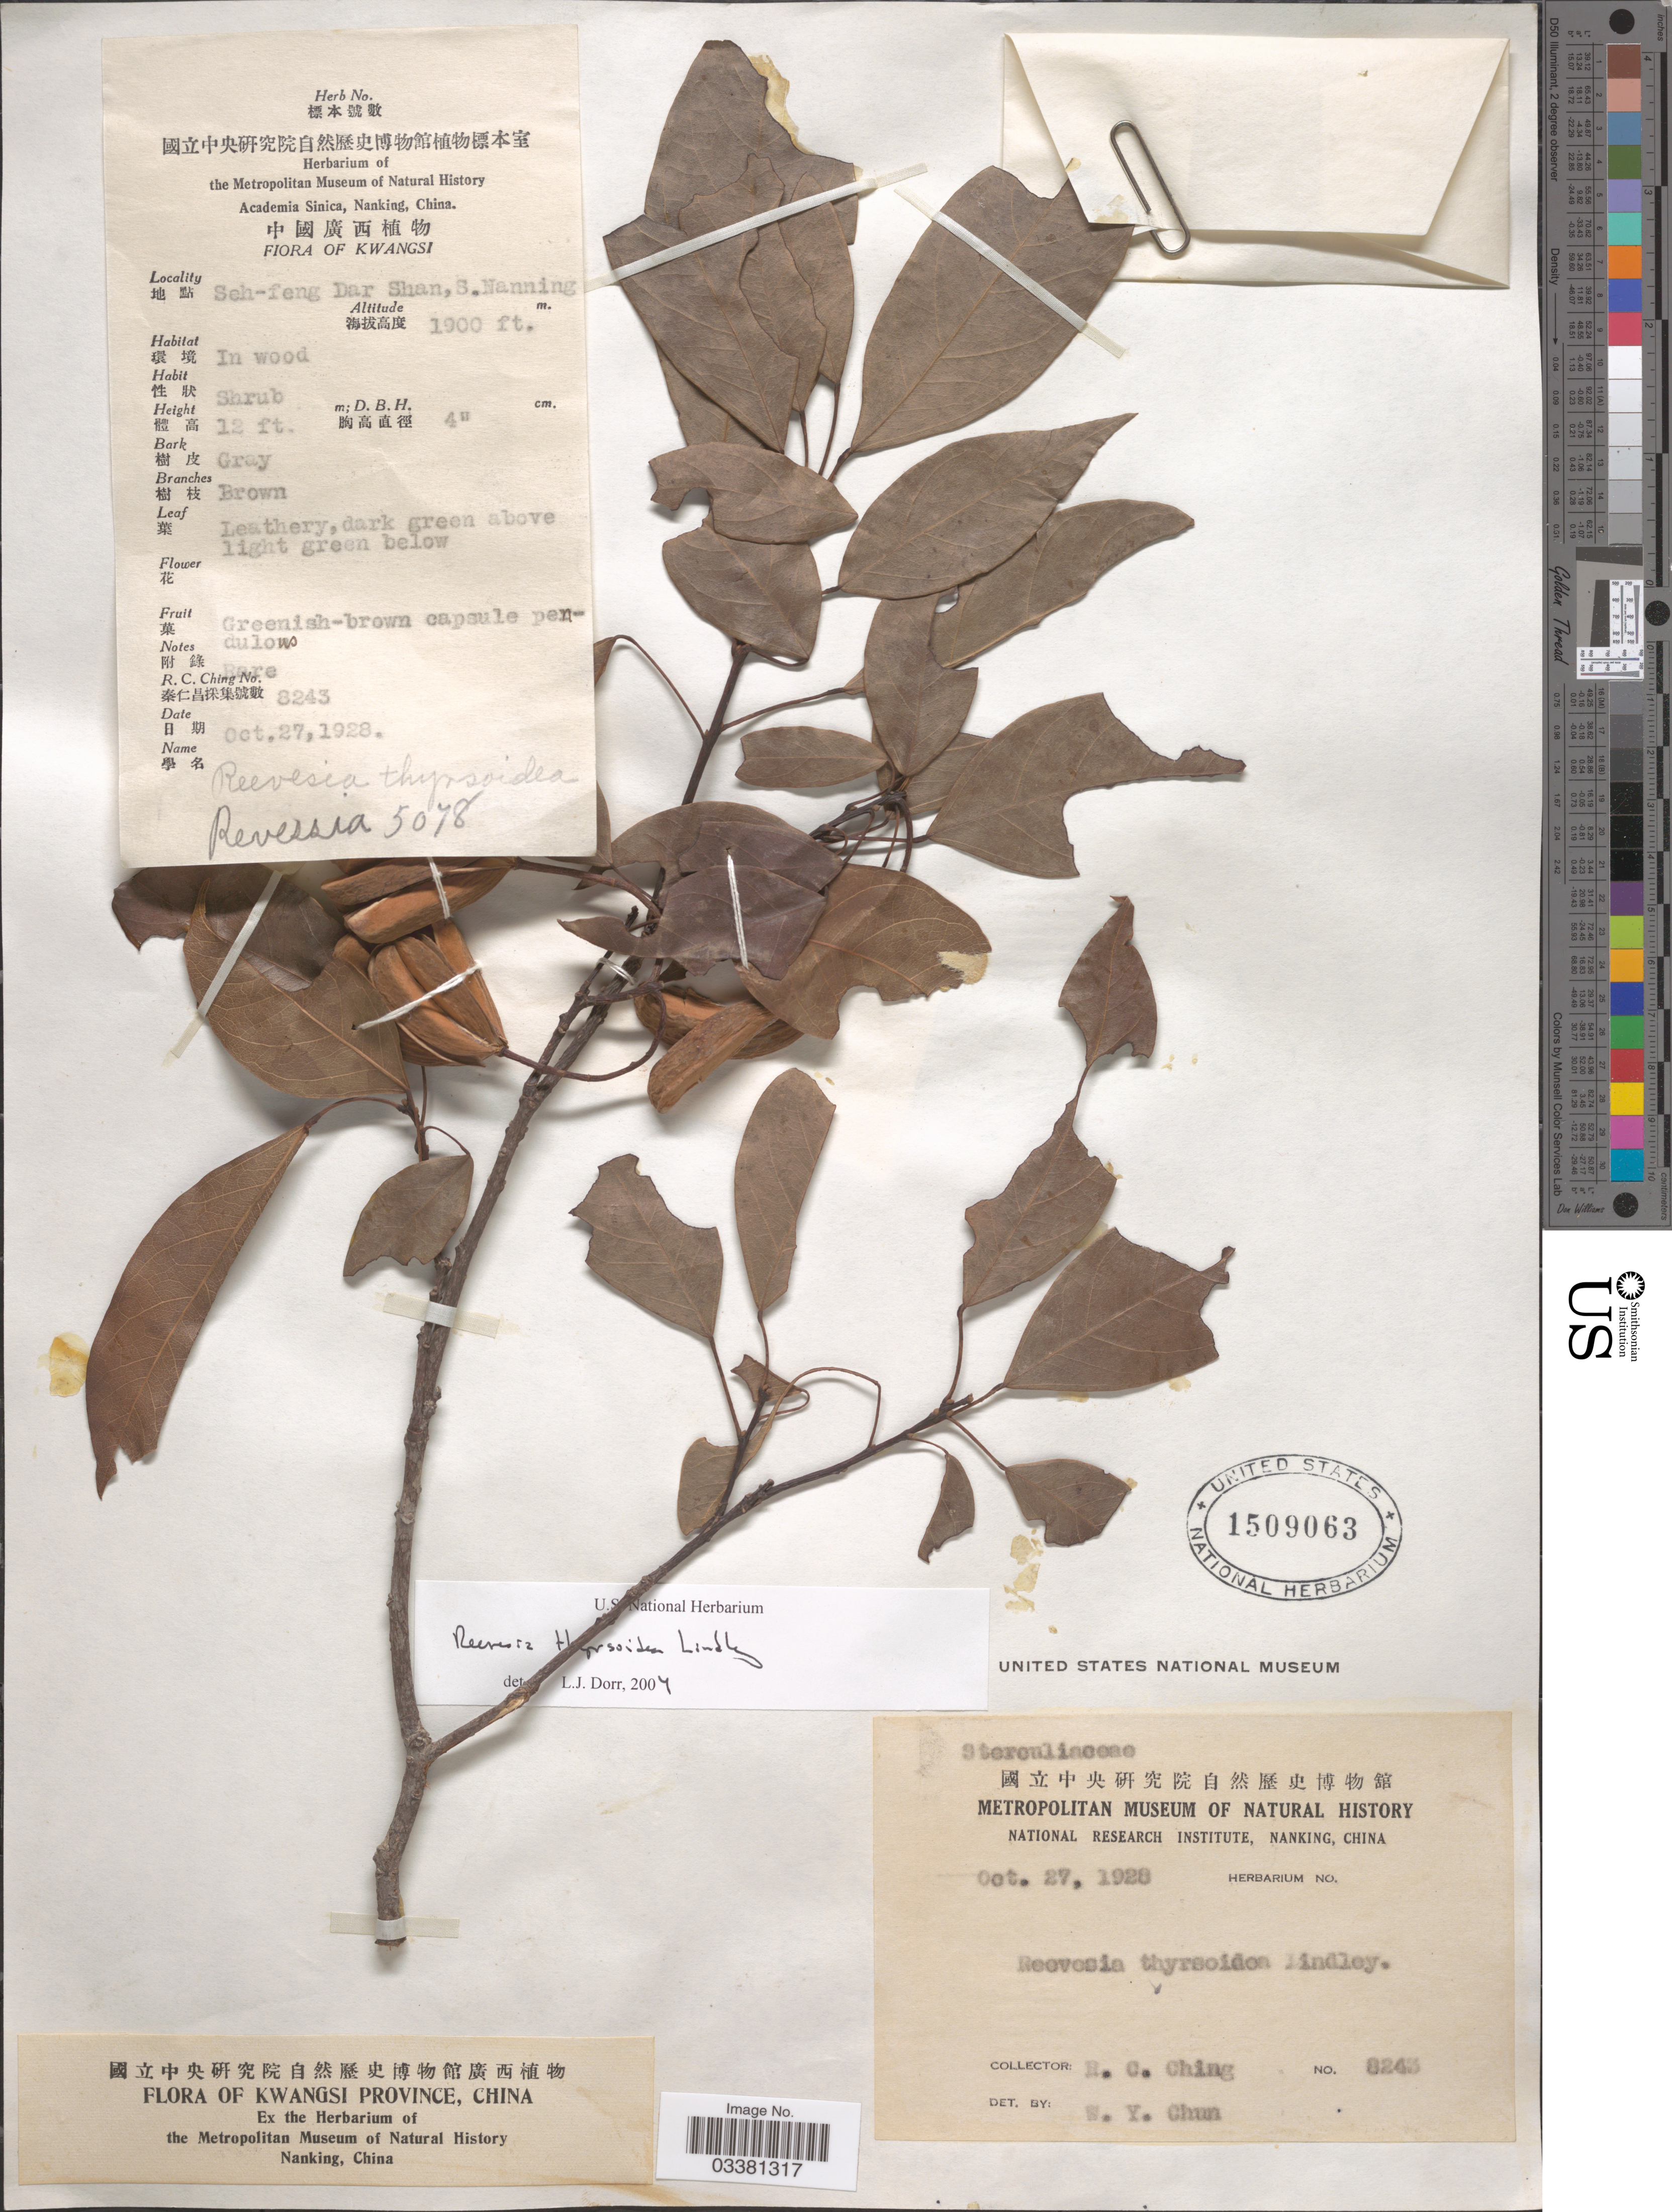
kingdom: Plantae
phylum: Tracheophyta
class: Magnoliopsida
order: Malvales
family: Malvaceae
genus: Reevesia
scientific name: Reevesia thyrsoidea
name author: Lindl.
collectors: R. C. Ching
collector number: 8243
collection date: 1928-10-27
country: China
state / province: Guangxi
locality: KwasiProvince. Seh-feng Dar Shan, S. Nanning.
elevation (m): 579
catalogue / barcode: US 1509063